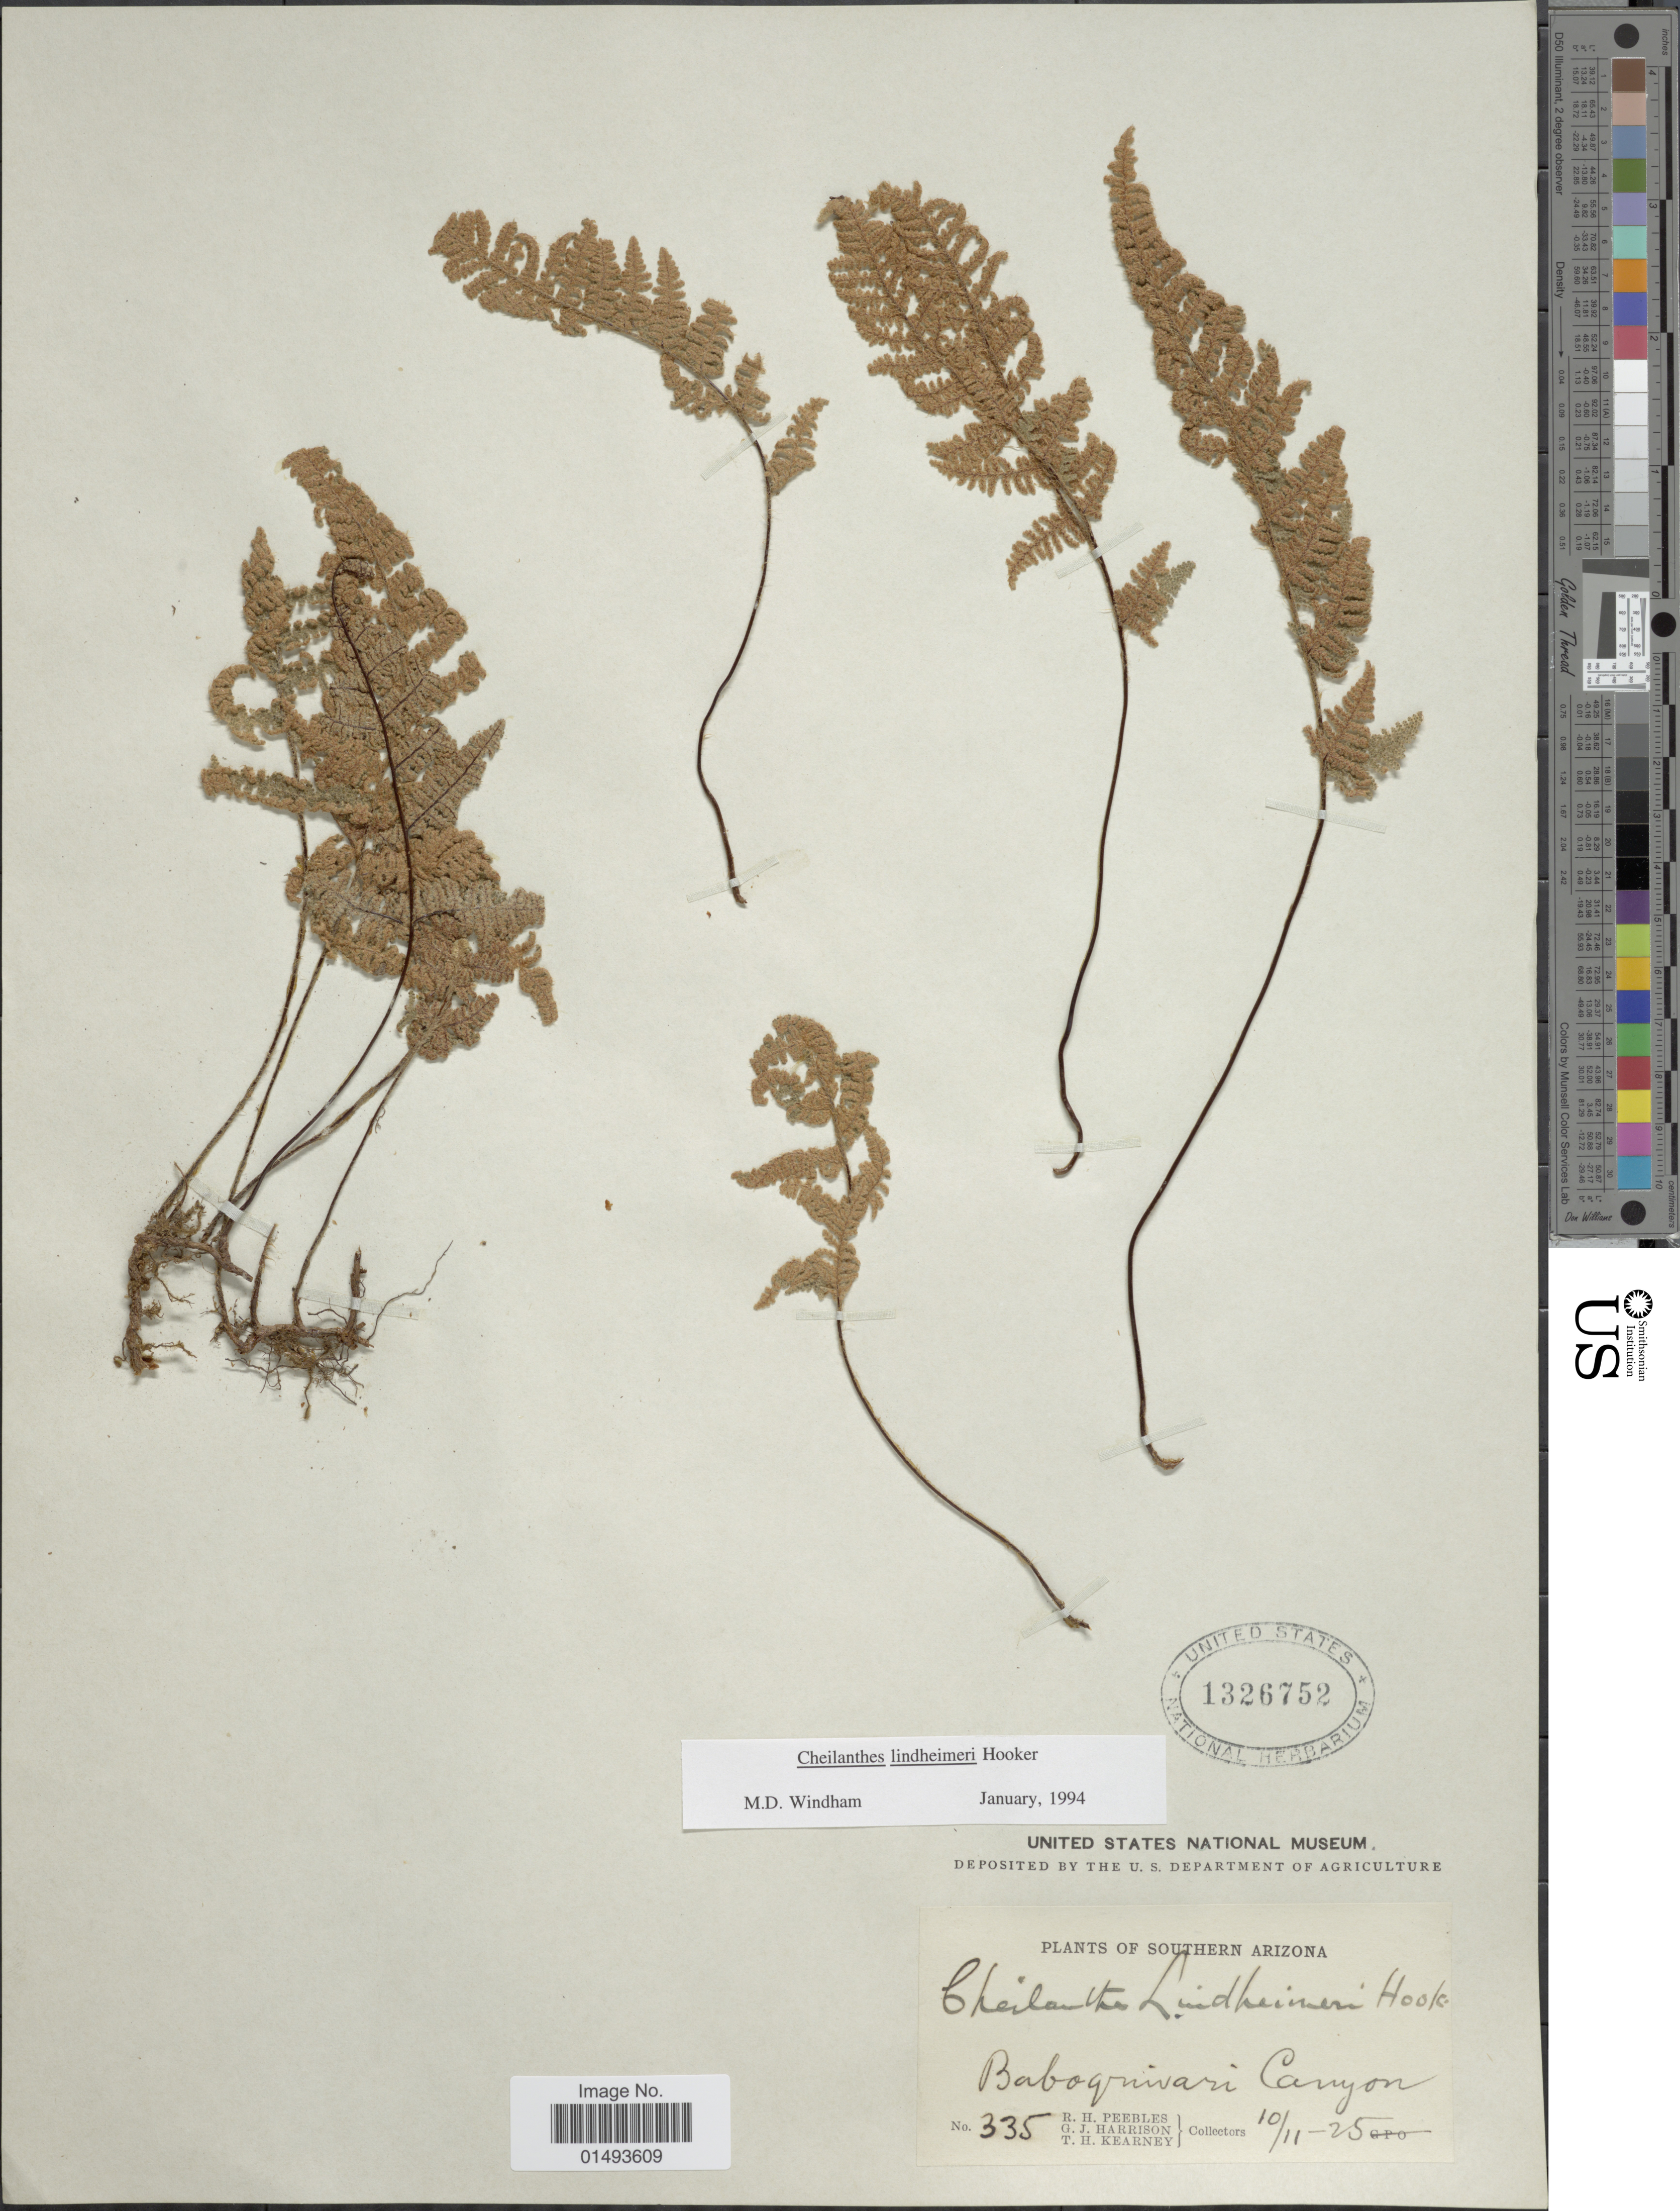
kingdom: Plantae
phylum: Tracheophyta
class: Polypodiopsida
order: Polypodiales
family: Pteridaceae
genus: Myriopteris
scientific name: Myriopteris lindheimeri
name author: (Hook.) J. Sm.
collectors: R. H. Peebles, G. J. Harrison & T. H. Kearney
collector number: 335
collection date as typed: Transcribed d/m/y: 11/10/25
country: United States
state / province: Arizona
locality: Plants of Southern Arizona, Baboquivari Canyon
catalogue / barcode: US 1326752